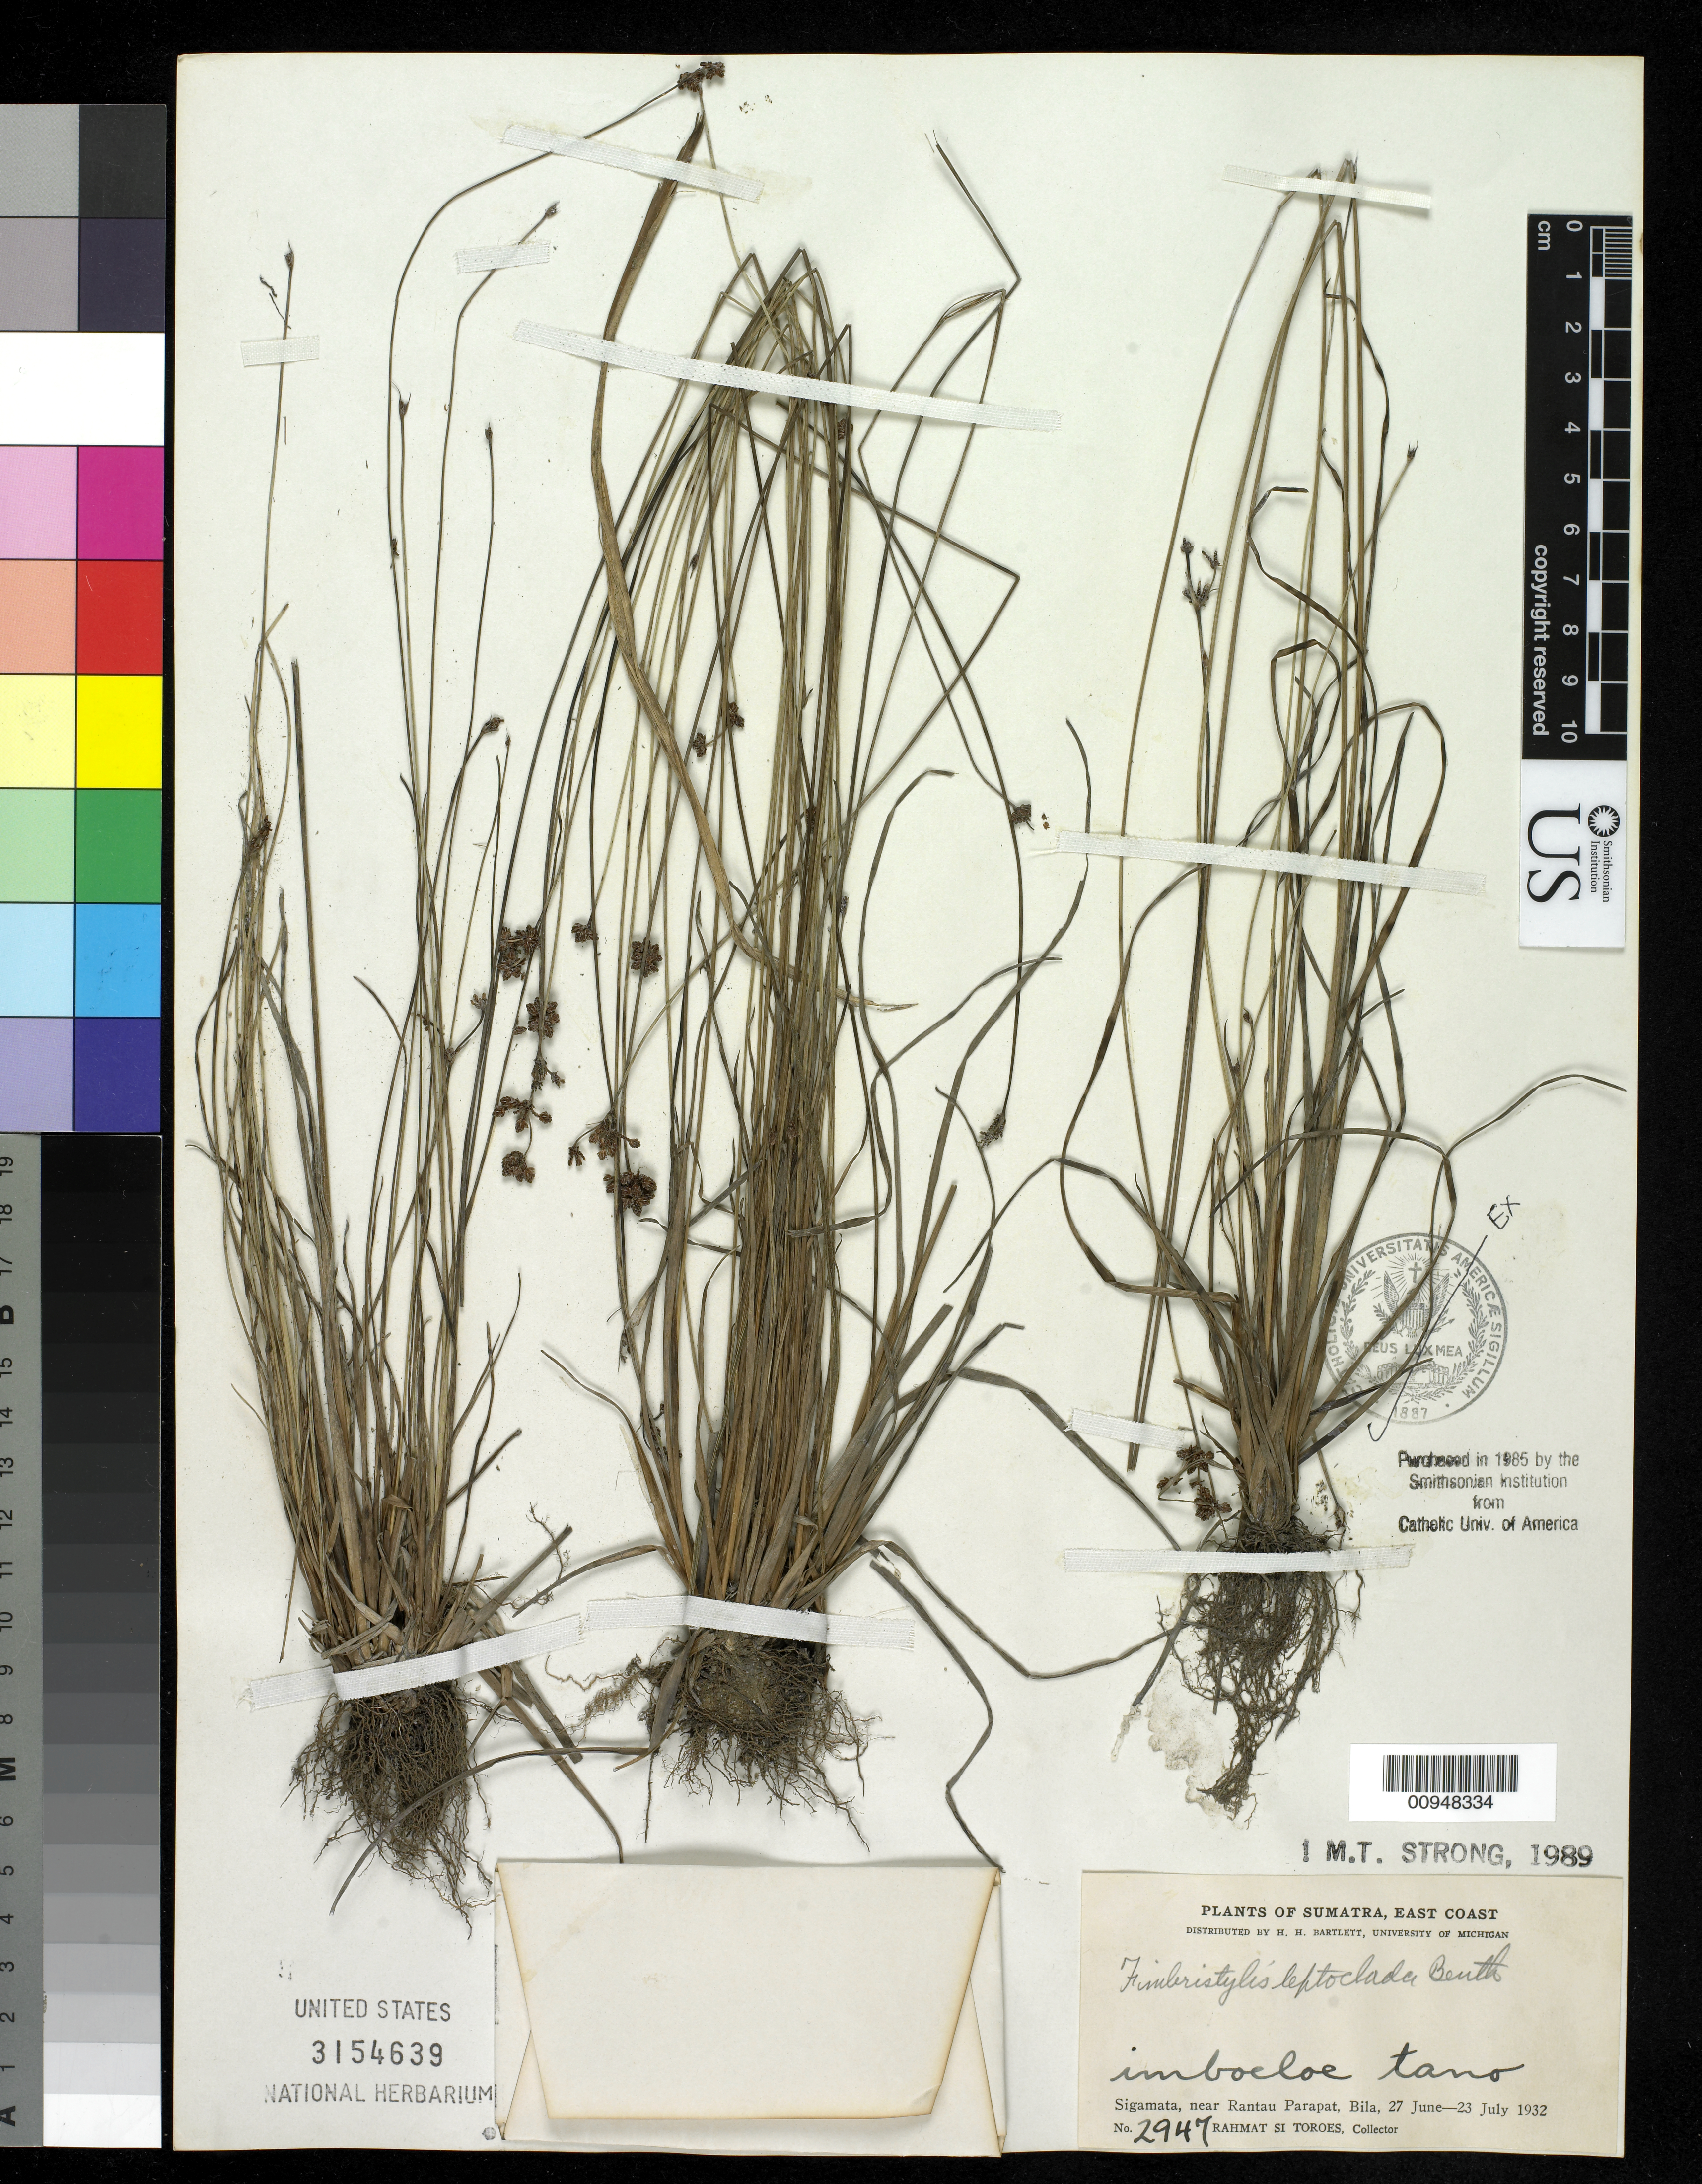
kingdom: Plantae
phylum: Tracheophyta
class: Liliopsida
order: Poales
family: Cyperaceae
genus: Fimbristylis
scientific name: Fimbristylis leptoclada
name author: Benth.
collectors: Rahmat Si Boeea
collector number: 2947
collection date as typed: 27 Jun 1932 to 23 Jul 1932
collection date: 1932-06-27/1932-07-23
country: Indonesia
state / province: Sumatra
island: Sumatra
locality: Sigamata, near Rantau Parapat, Bila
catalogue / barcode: US 3154639